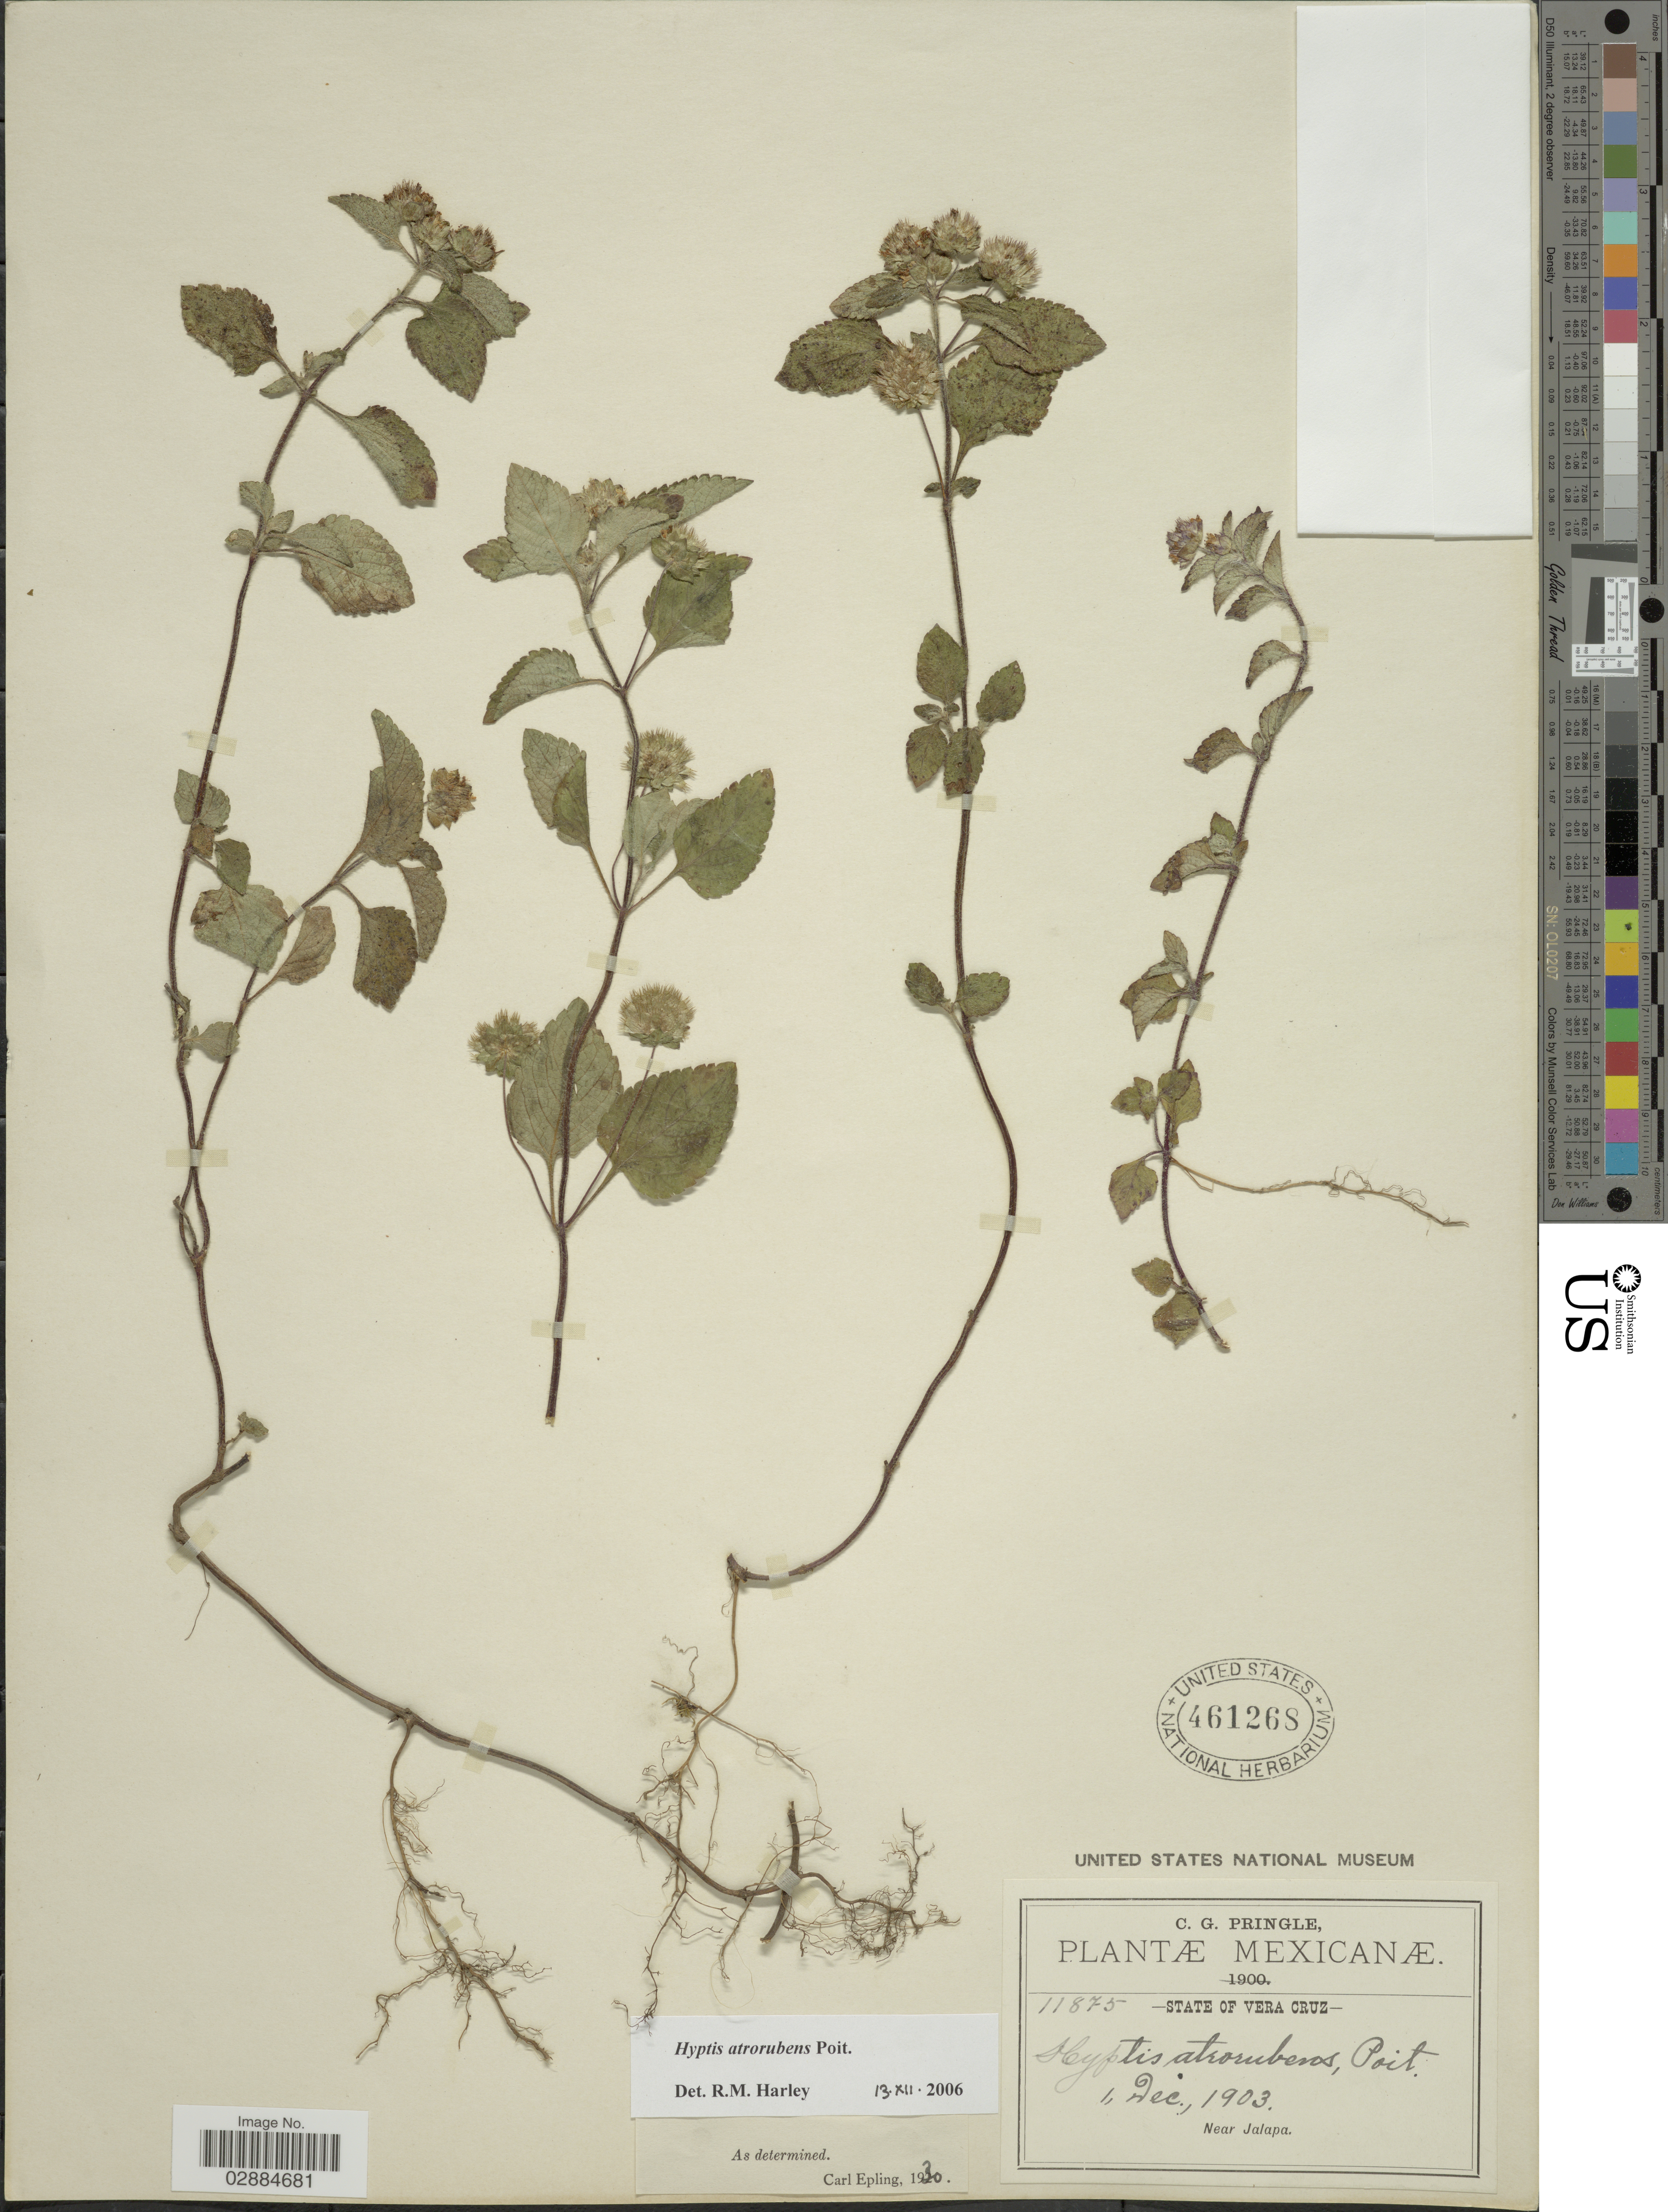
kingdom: Plantae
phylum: Tracheophyta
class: Magnoliopsida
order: Lamiales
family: Lamiaceae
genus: Hyptis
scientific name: Hyptis atrorubens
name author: Poit.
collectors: C. G. Pringle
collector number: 11875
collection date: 1903-12-01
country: Mexico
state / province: Veracruz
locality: State of Vera Cruz, Near Jalapa.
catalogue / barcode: US 461268